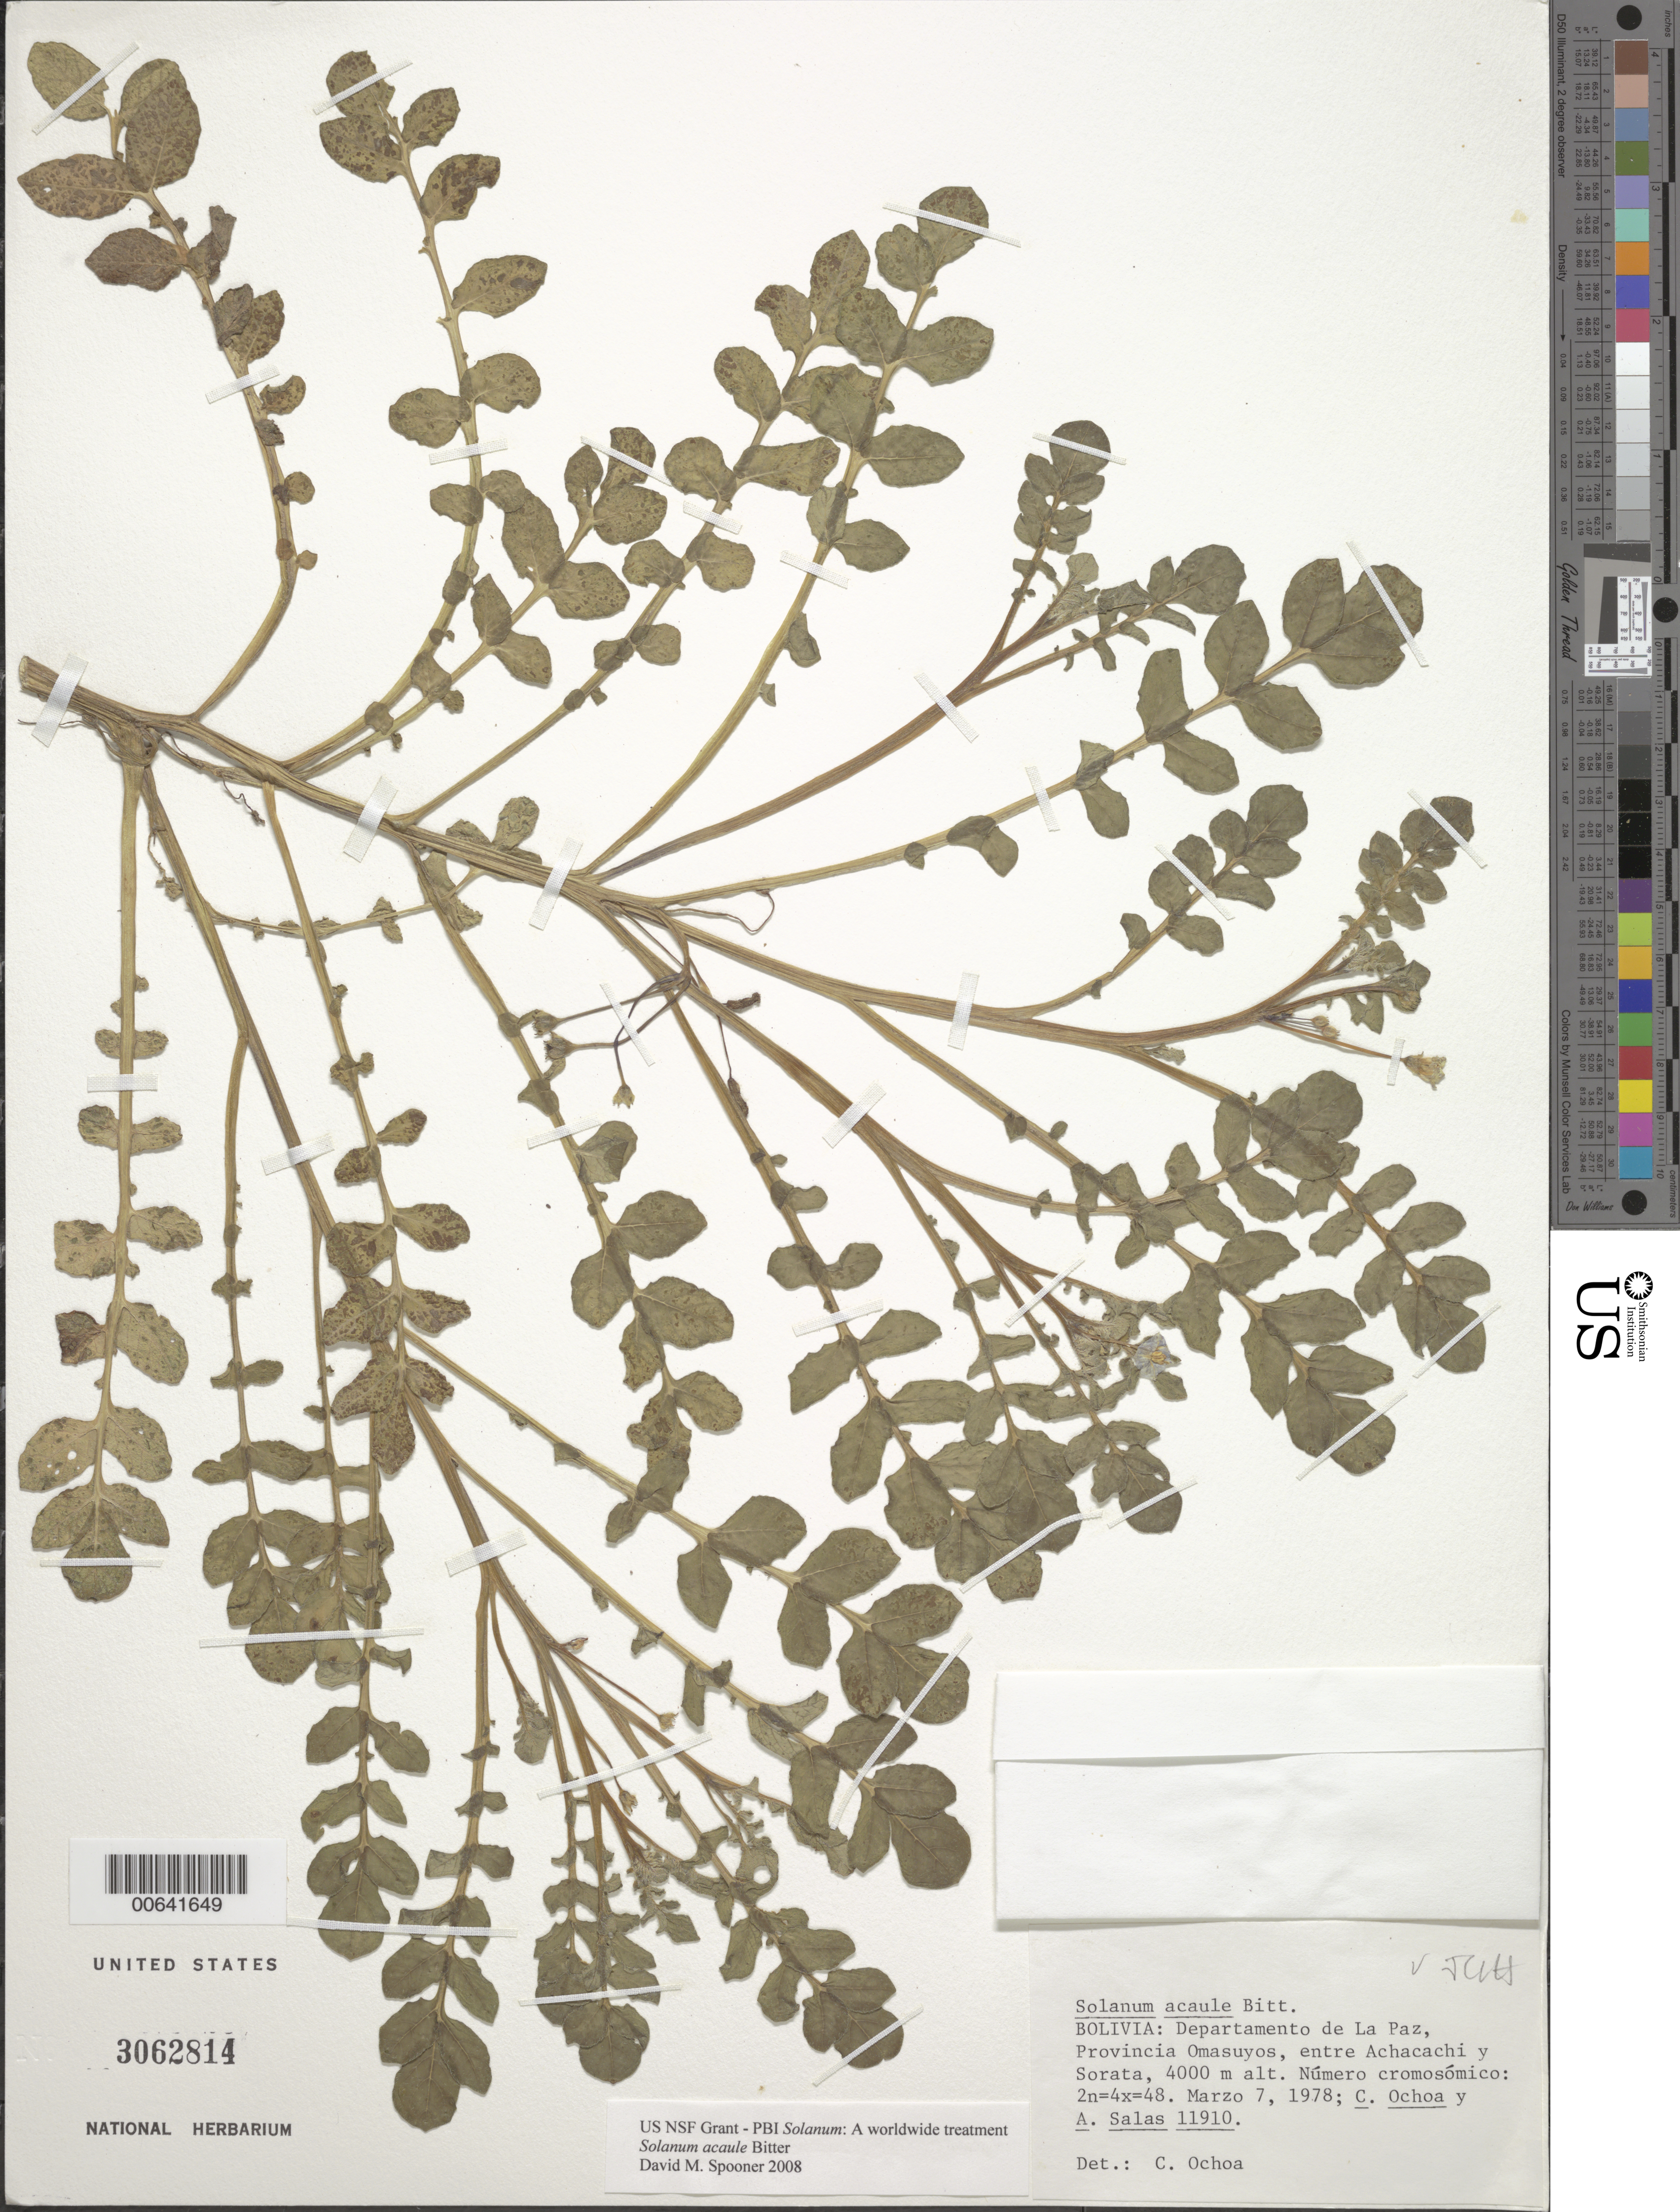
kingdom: Plantae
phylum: Tracheophyta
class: Magnoliopsida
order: Solanales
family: Solanaceae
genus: Solanum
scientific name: Solanum acaule subsp. acaule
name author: Bitter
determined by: Ochoa, C. M.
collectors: C. M. Ochoa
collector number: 11910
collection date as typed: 03 Jul 1978 or 07 Mar 1978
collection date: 1978-03-07 or 1978-07-03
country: Bolivia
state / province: La Paz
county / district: Omasuyos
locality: Omasuyos. Entre Achacachi y Sorata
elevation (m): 4000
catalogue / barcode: US 3062814